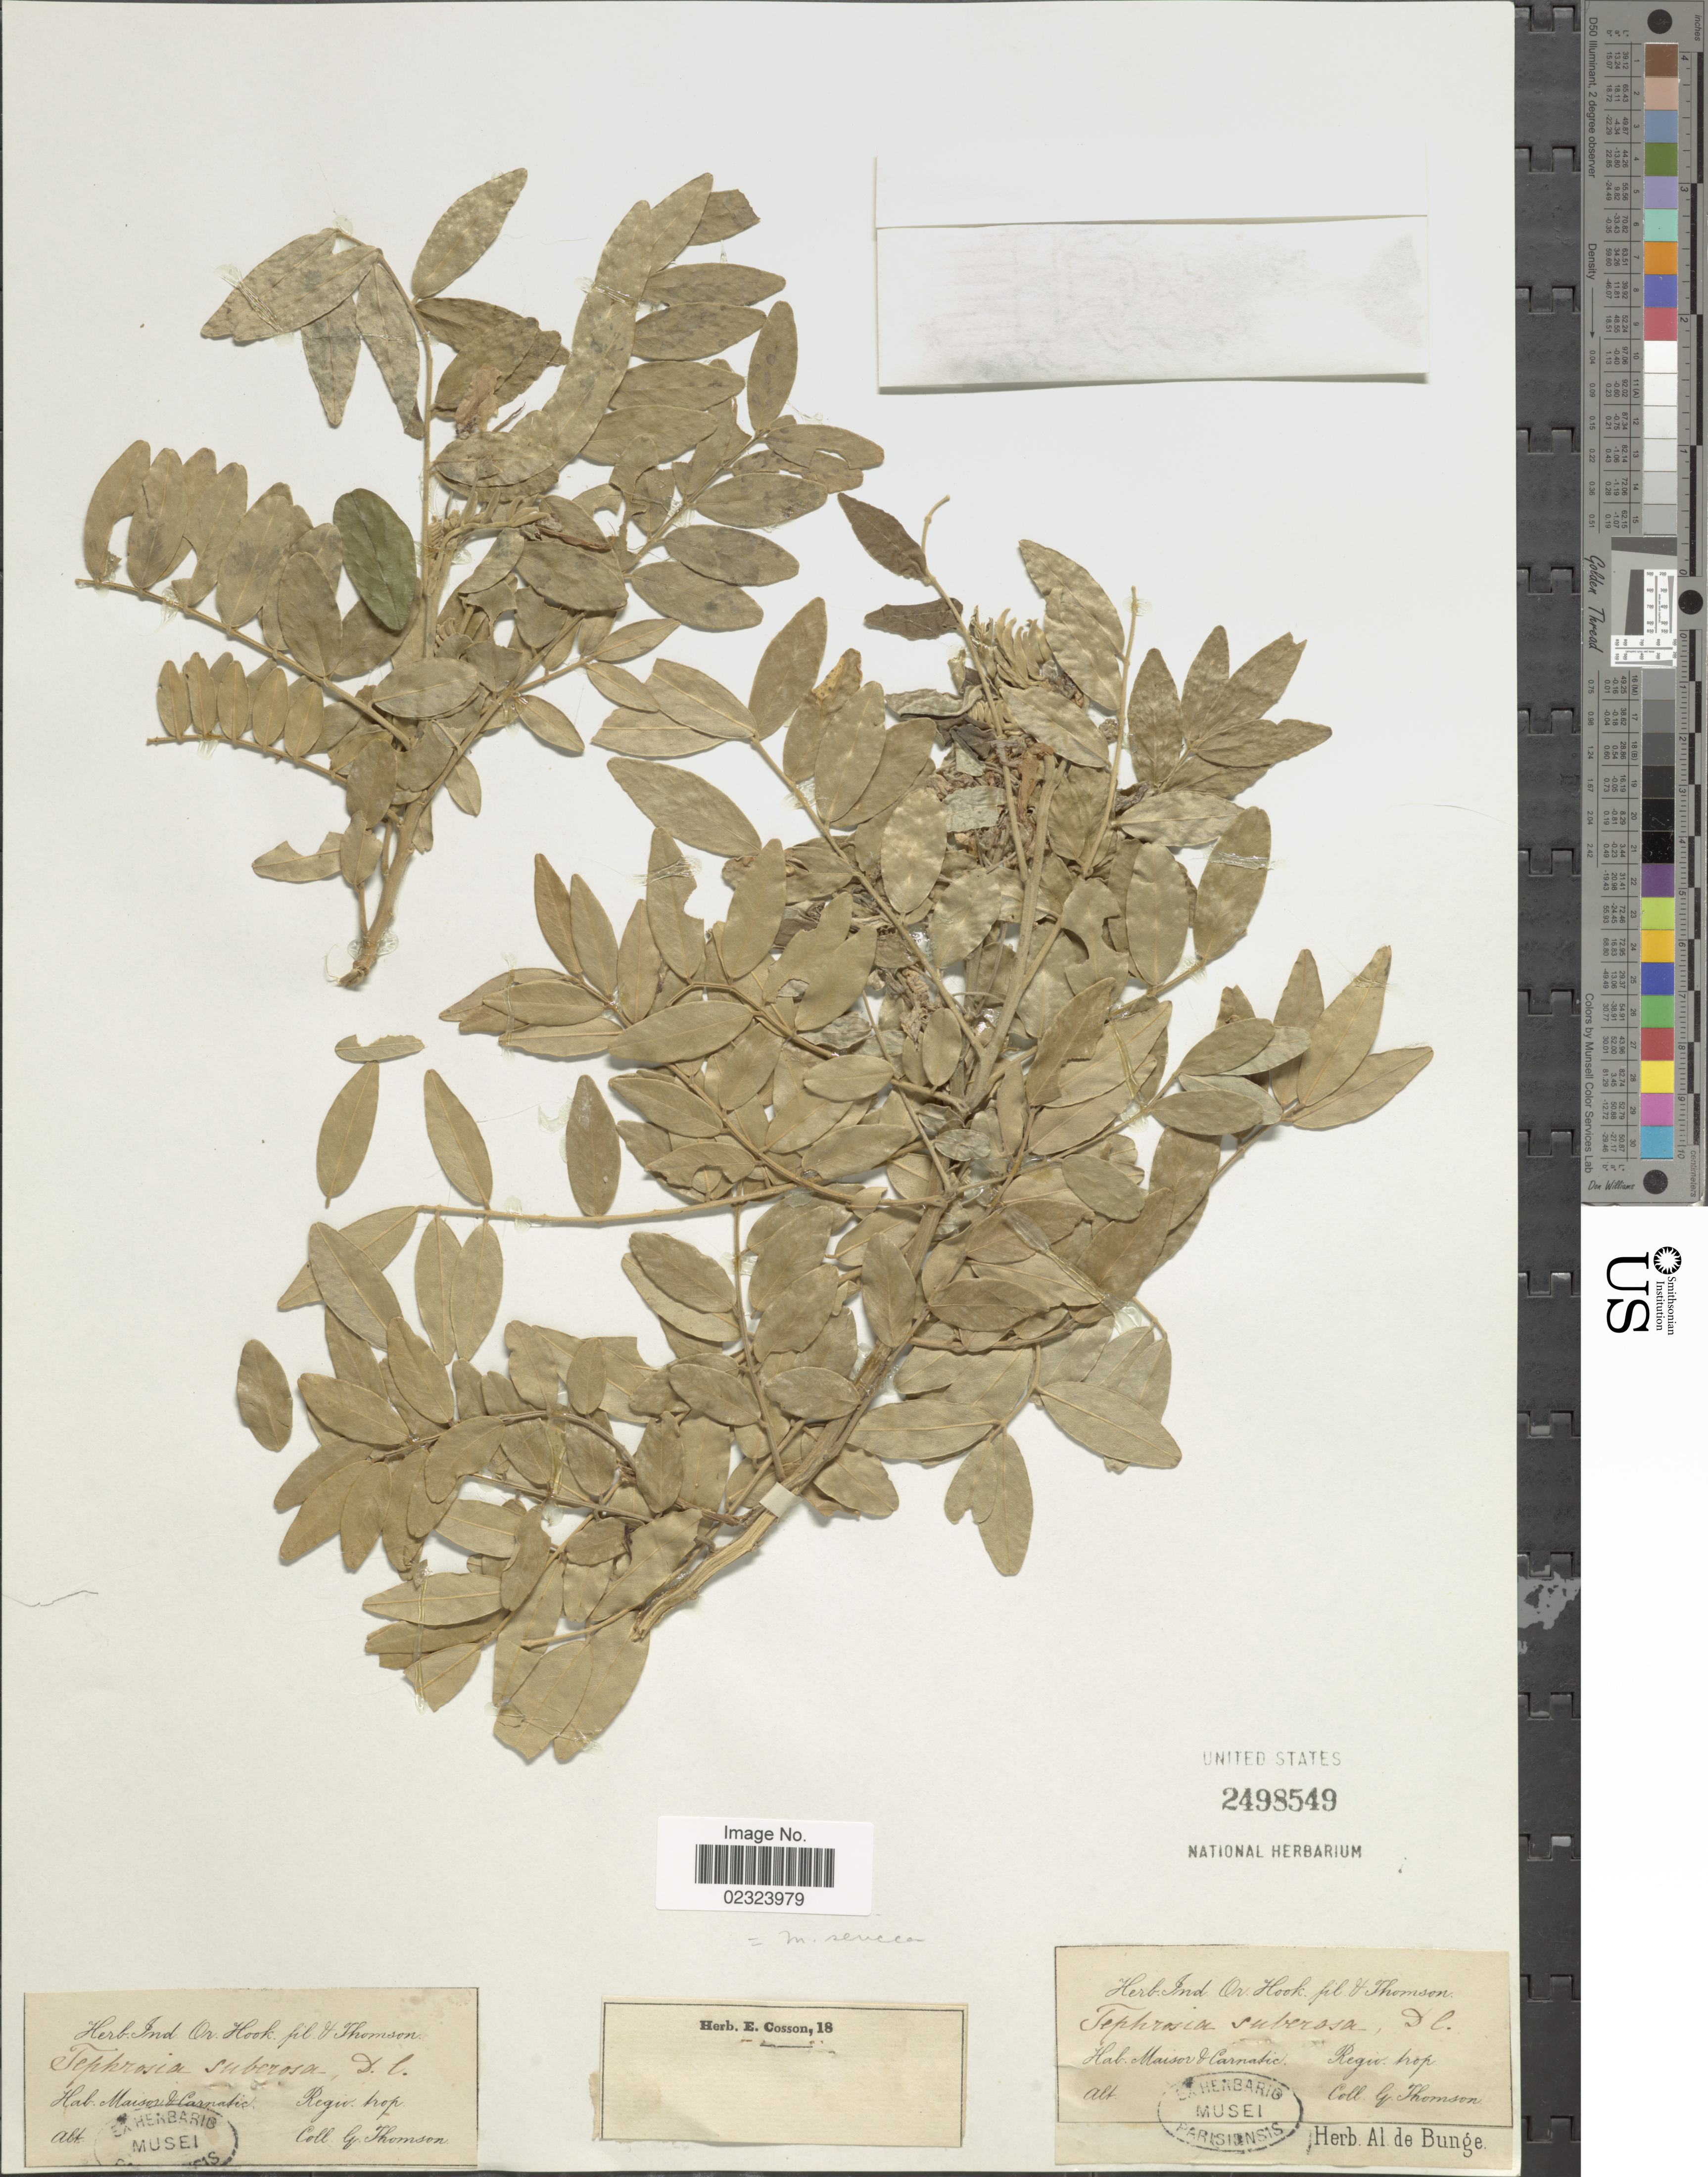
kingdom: Plantae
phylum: Tracheophyta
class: Magnoliopsida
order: Fabales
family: Fabaceae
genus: Mundulea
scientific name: Mundulea sericea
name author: (Willd.) A. Chev.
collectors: G. Thomson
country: India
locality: Maisor & Carnatic. Regio. trop. Ind. Or.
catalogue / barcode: US 2498549